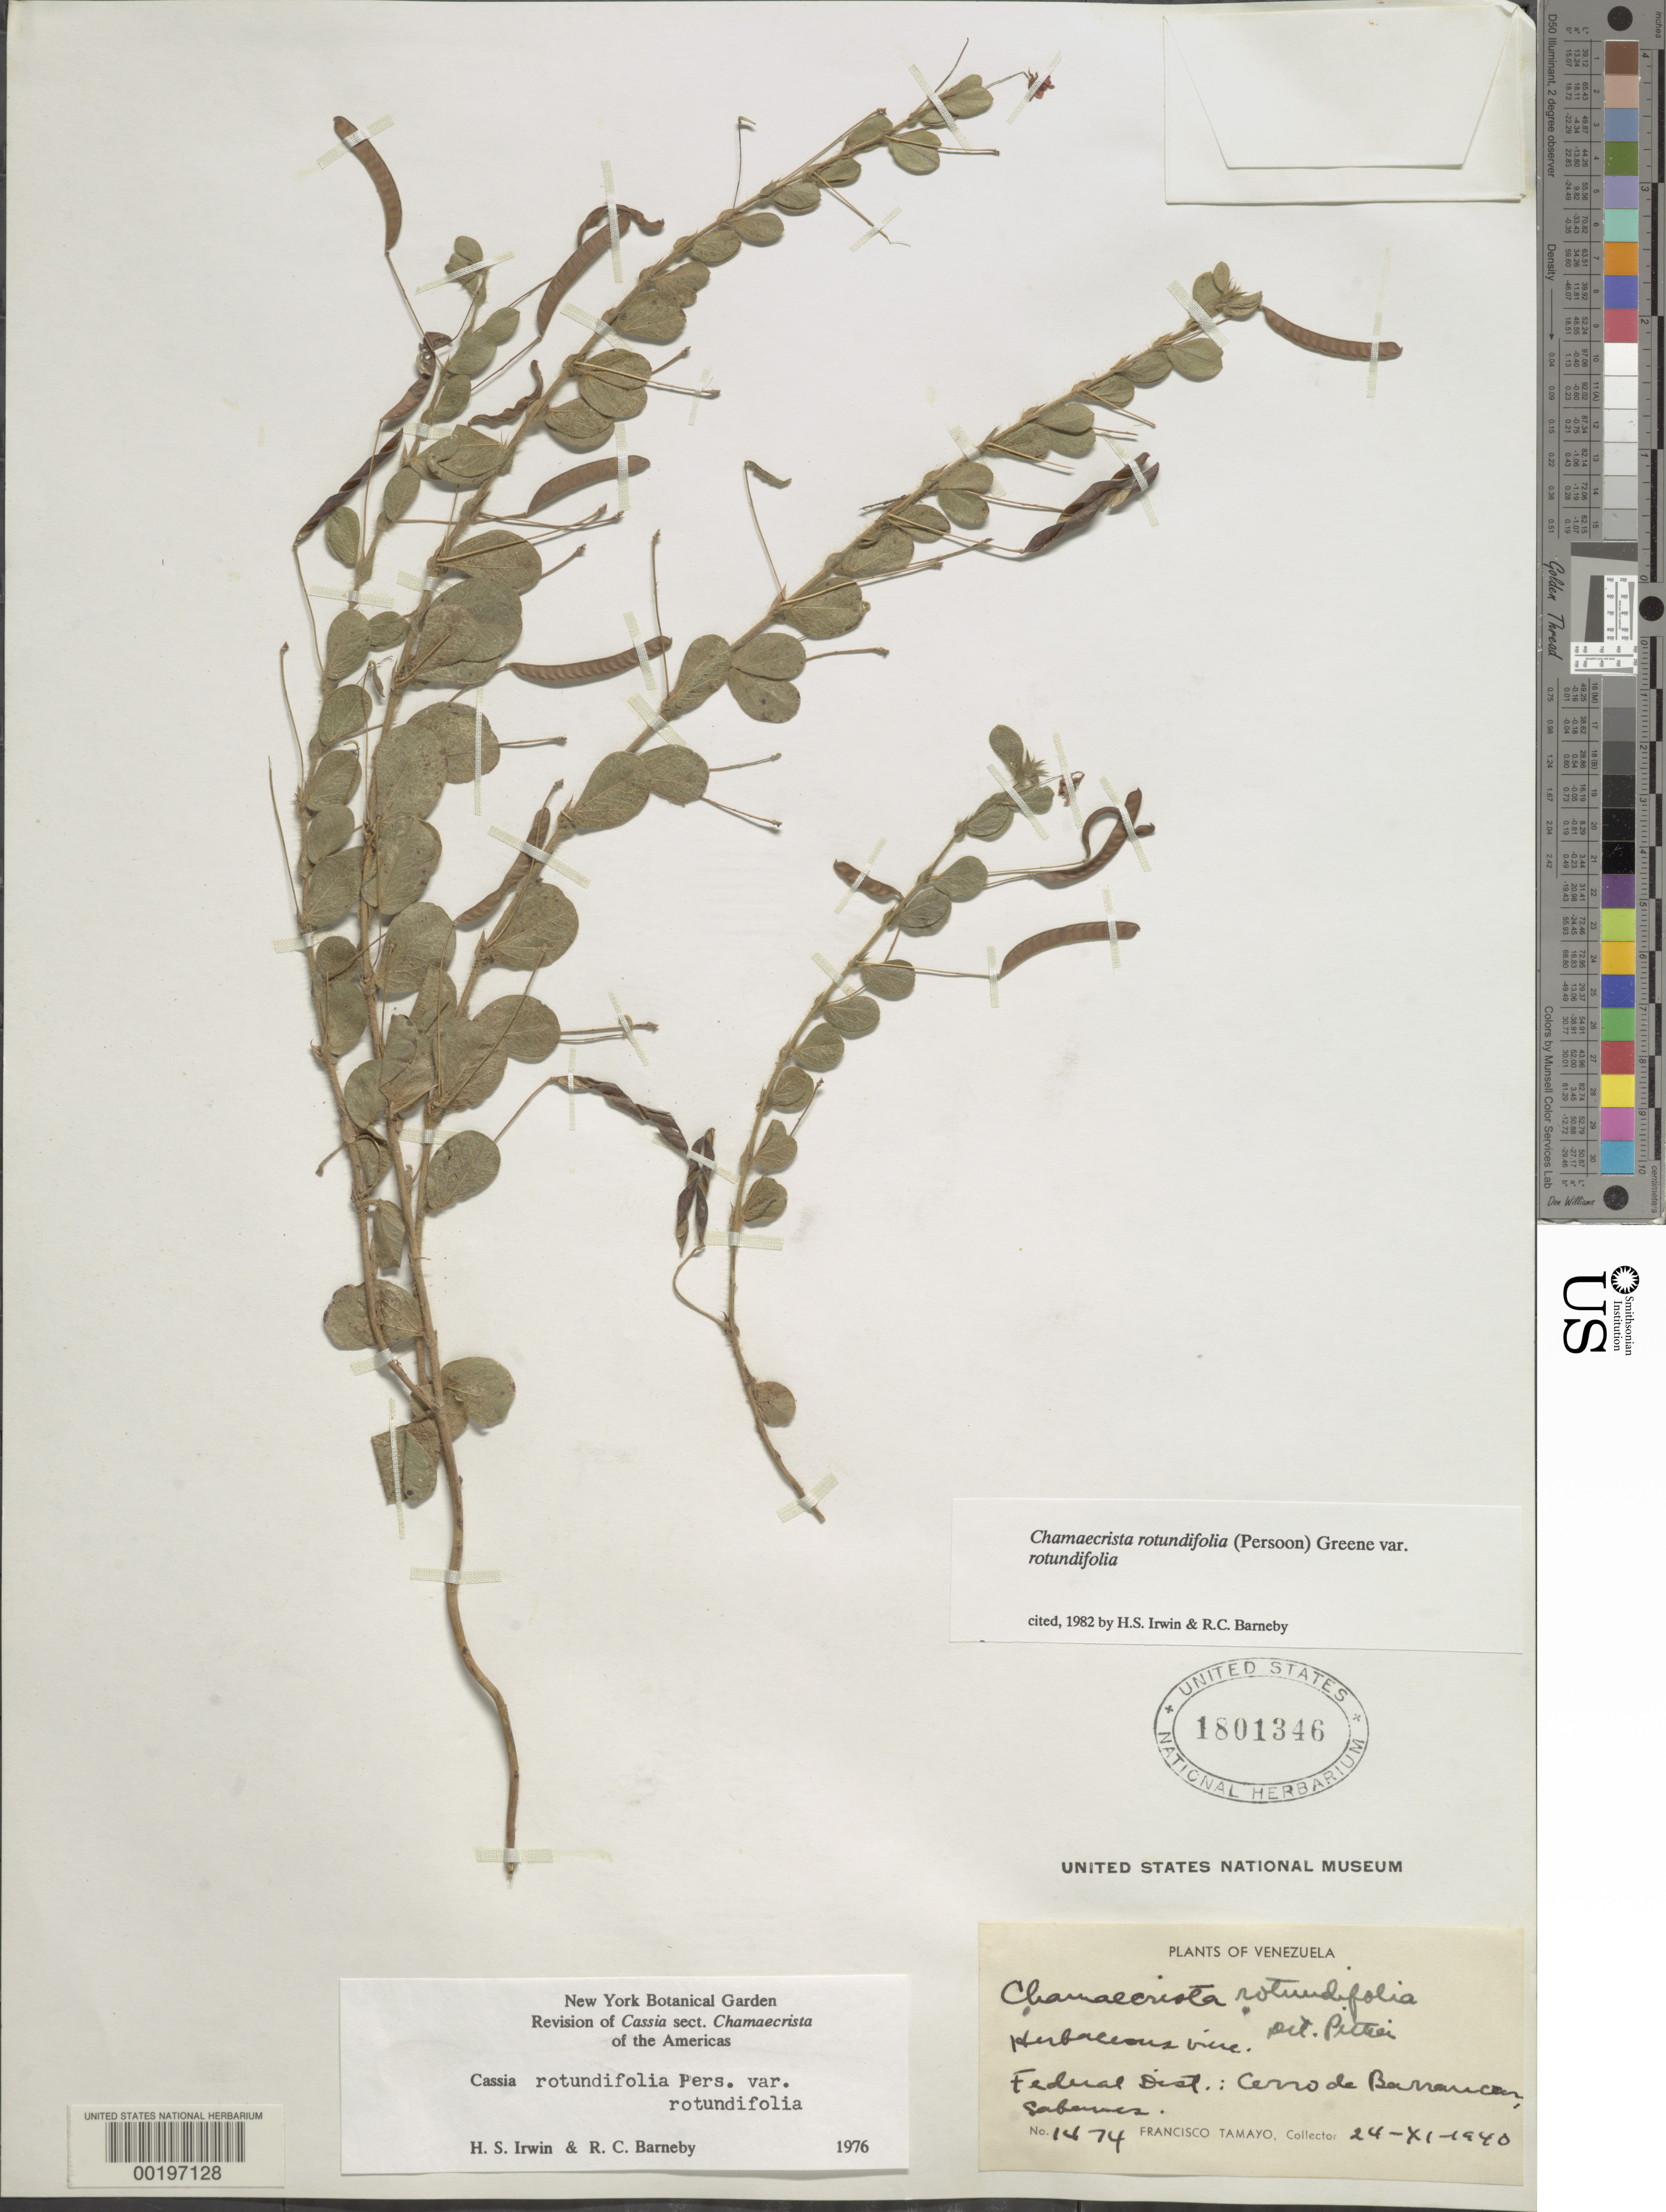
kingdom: Plantae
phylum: Tracheophyta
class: Magnoliopsida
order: Fabales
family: Fabaceae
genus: Chamaecrista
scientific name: Chamaecrista rotundifolia var. rotundifolia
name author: (Pers.) Greene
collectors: F. Tamayo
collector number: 1474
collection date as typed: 24 Nov 1940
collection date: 1940-11-24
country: Venezuela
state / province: Distrito Federal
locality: Cerro de barranca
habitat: Sabanas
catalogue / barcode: US 1801346